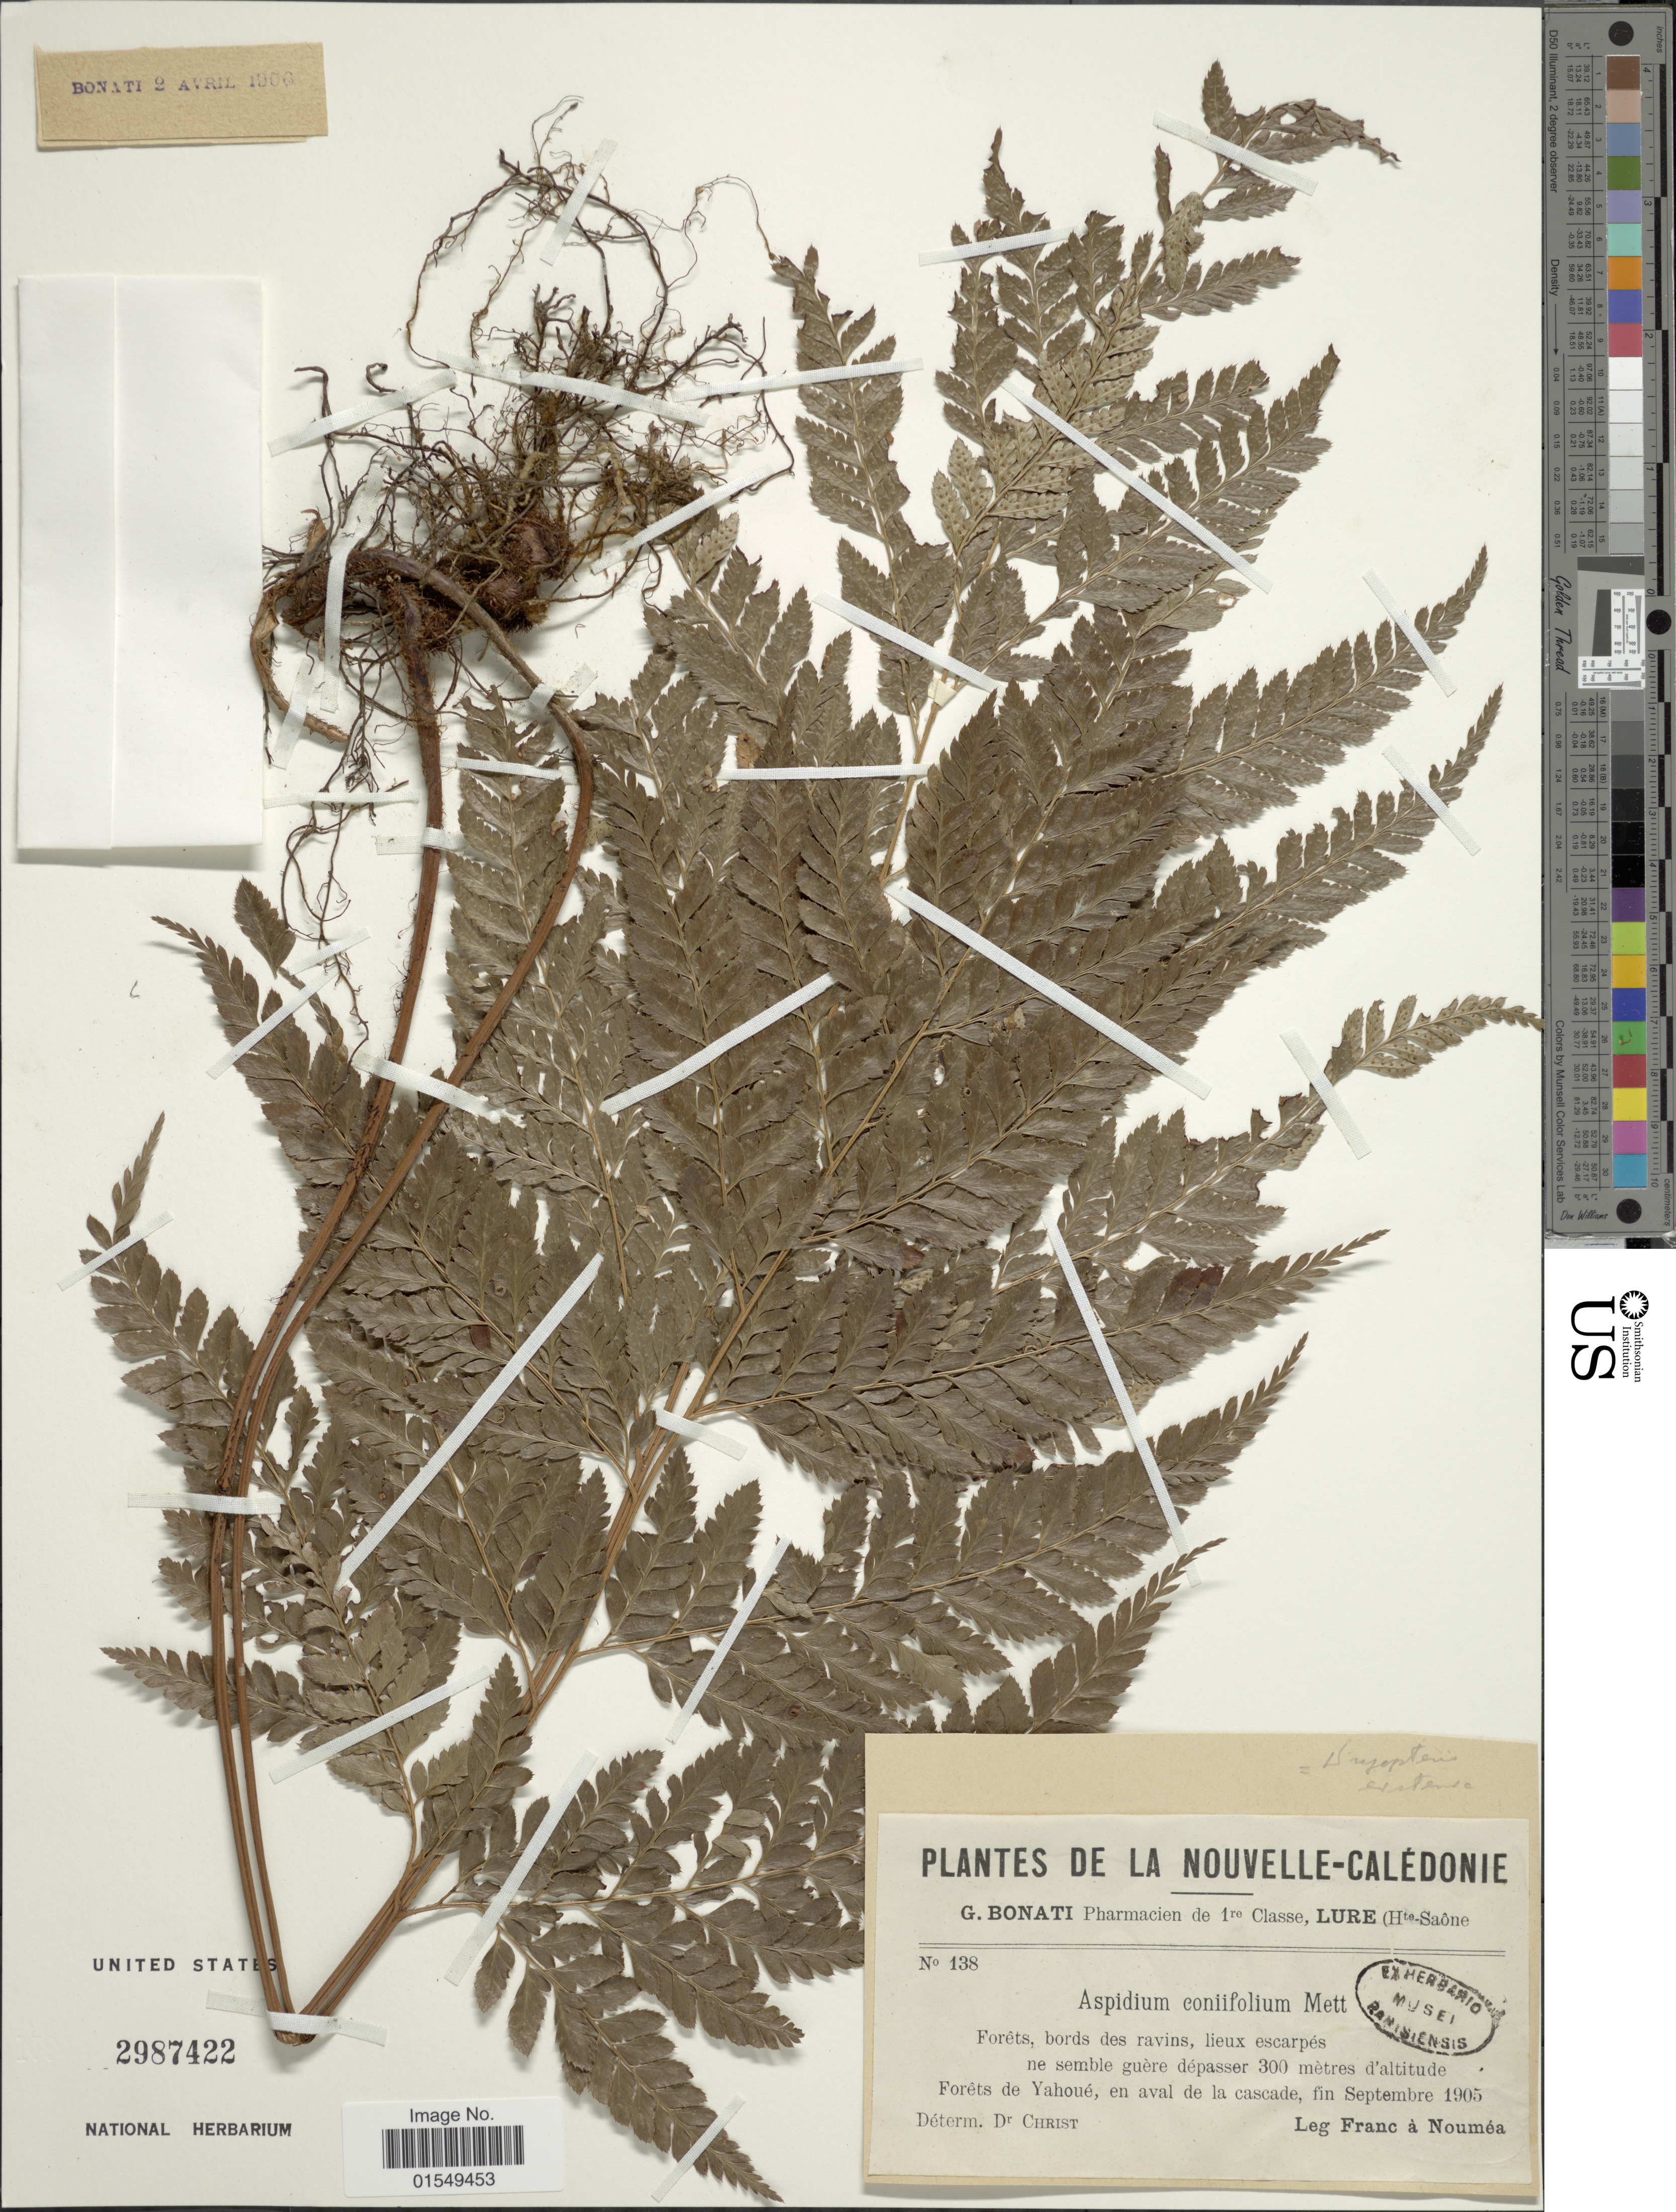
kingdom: Plantae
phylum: Tracheophyta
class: Polypodiopsida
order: Polypodiales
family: Dryopteridaceae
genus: Arachniodes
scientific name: Arachniodes aristata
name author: (G. Forst.) Tindale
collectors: Franc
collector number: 138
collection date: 1905-09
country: New Caledonia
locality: Nouvelle-Caledonie, Forets de Yahoue, en aval de la cascade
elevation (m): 300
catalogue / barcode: US 2987422